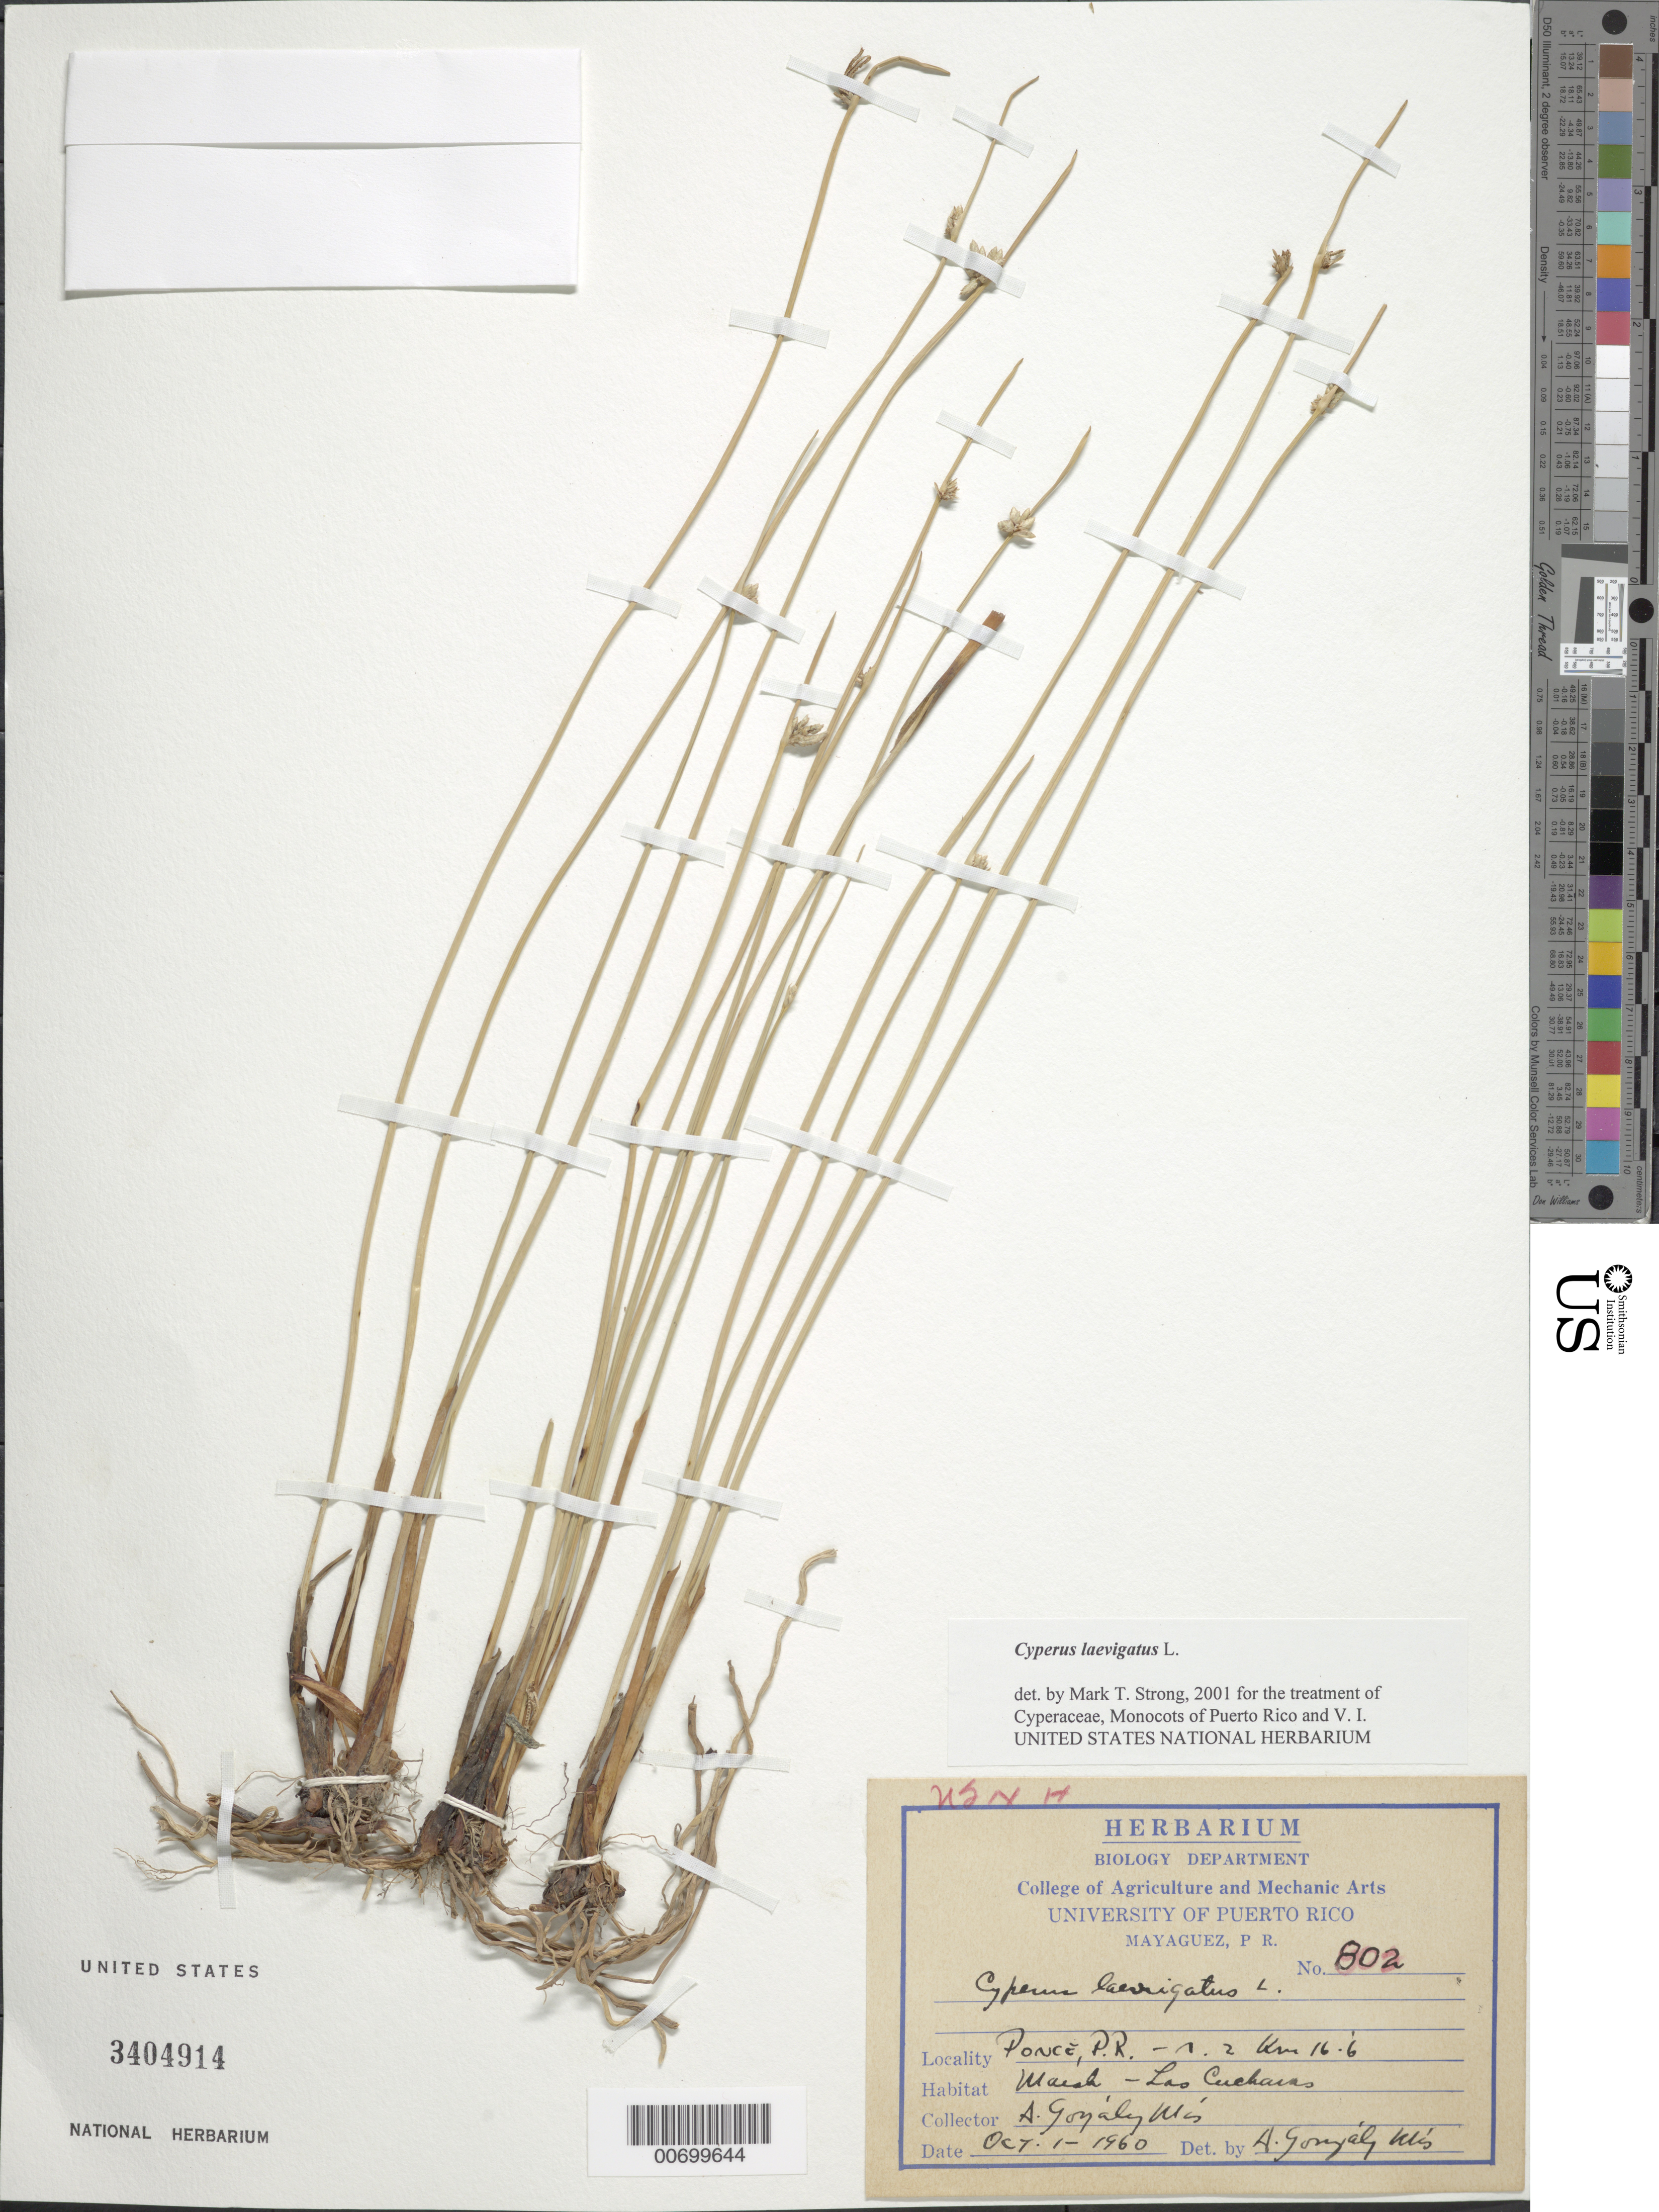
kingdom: Plantae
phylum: Tracheophyta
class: Liliopsida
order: Poales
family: Cyperaceae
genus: Cyperus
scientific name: Cyperus laevigatus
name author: L.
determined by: Strong, M. T., (US), Smithsonian Institution - National Museum of Natural History (UNITED STATES)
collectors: A. González Más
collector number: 802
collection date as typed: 01 Oct 1960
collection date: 1960-10-01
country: Puerto Rico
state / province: Ponce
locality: Ponce: Rd. 2, km 16.6, Las Cucharas.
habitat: Marsh.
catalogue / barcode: US 3404914